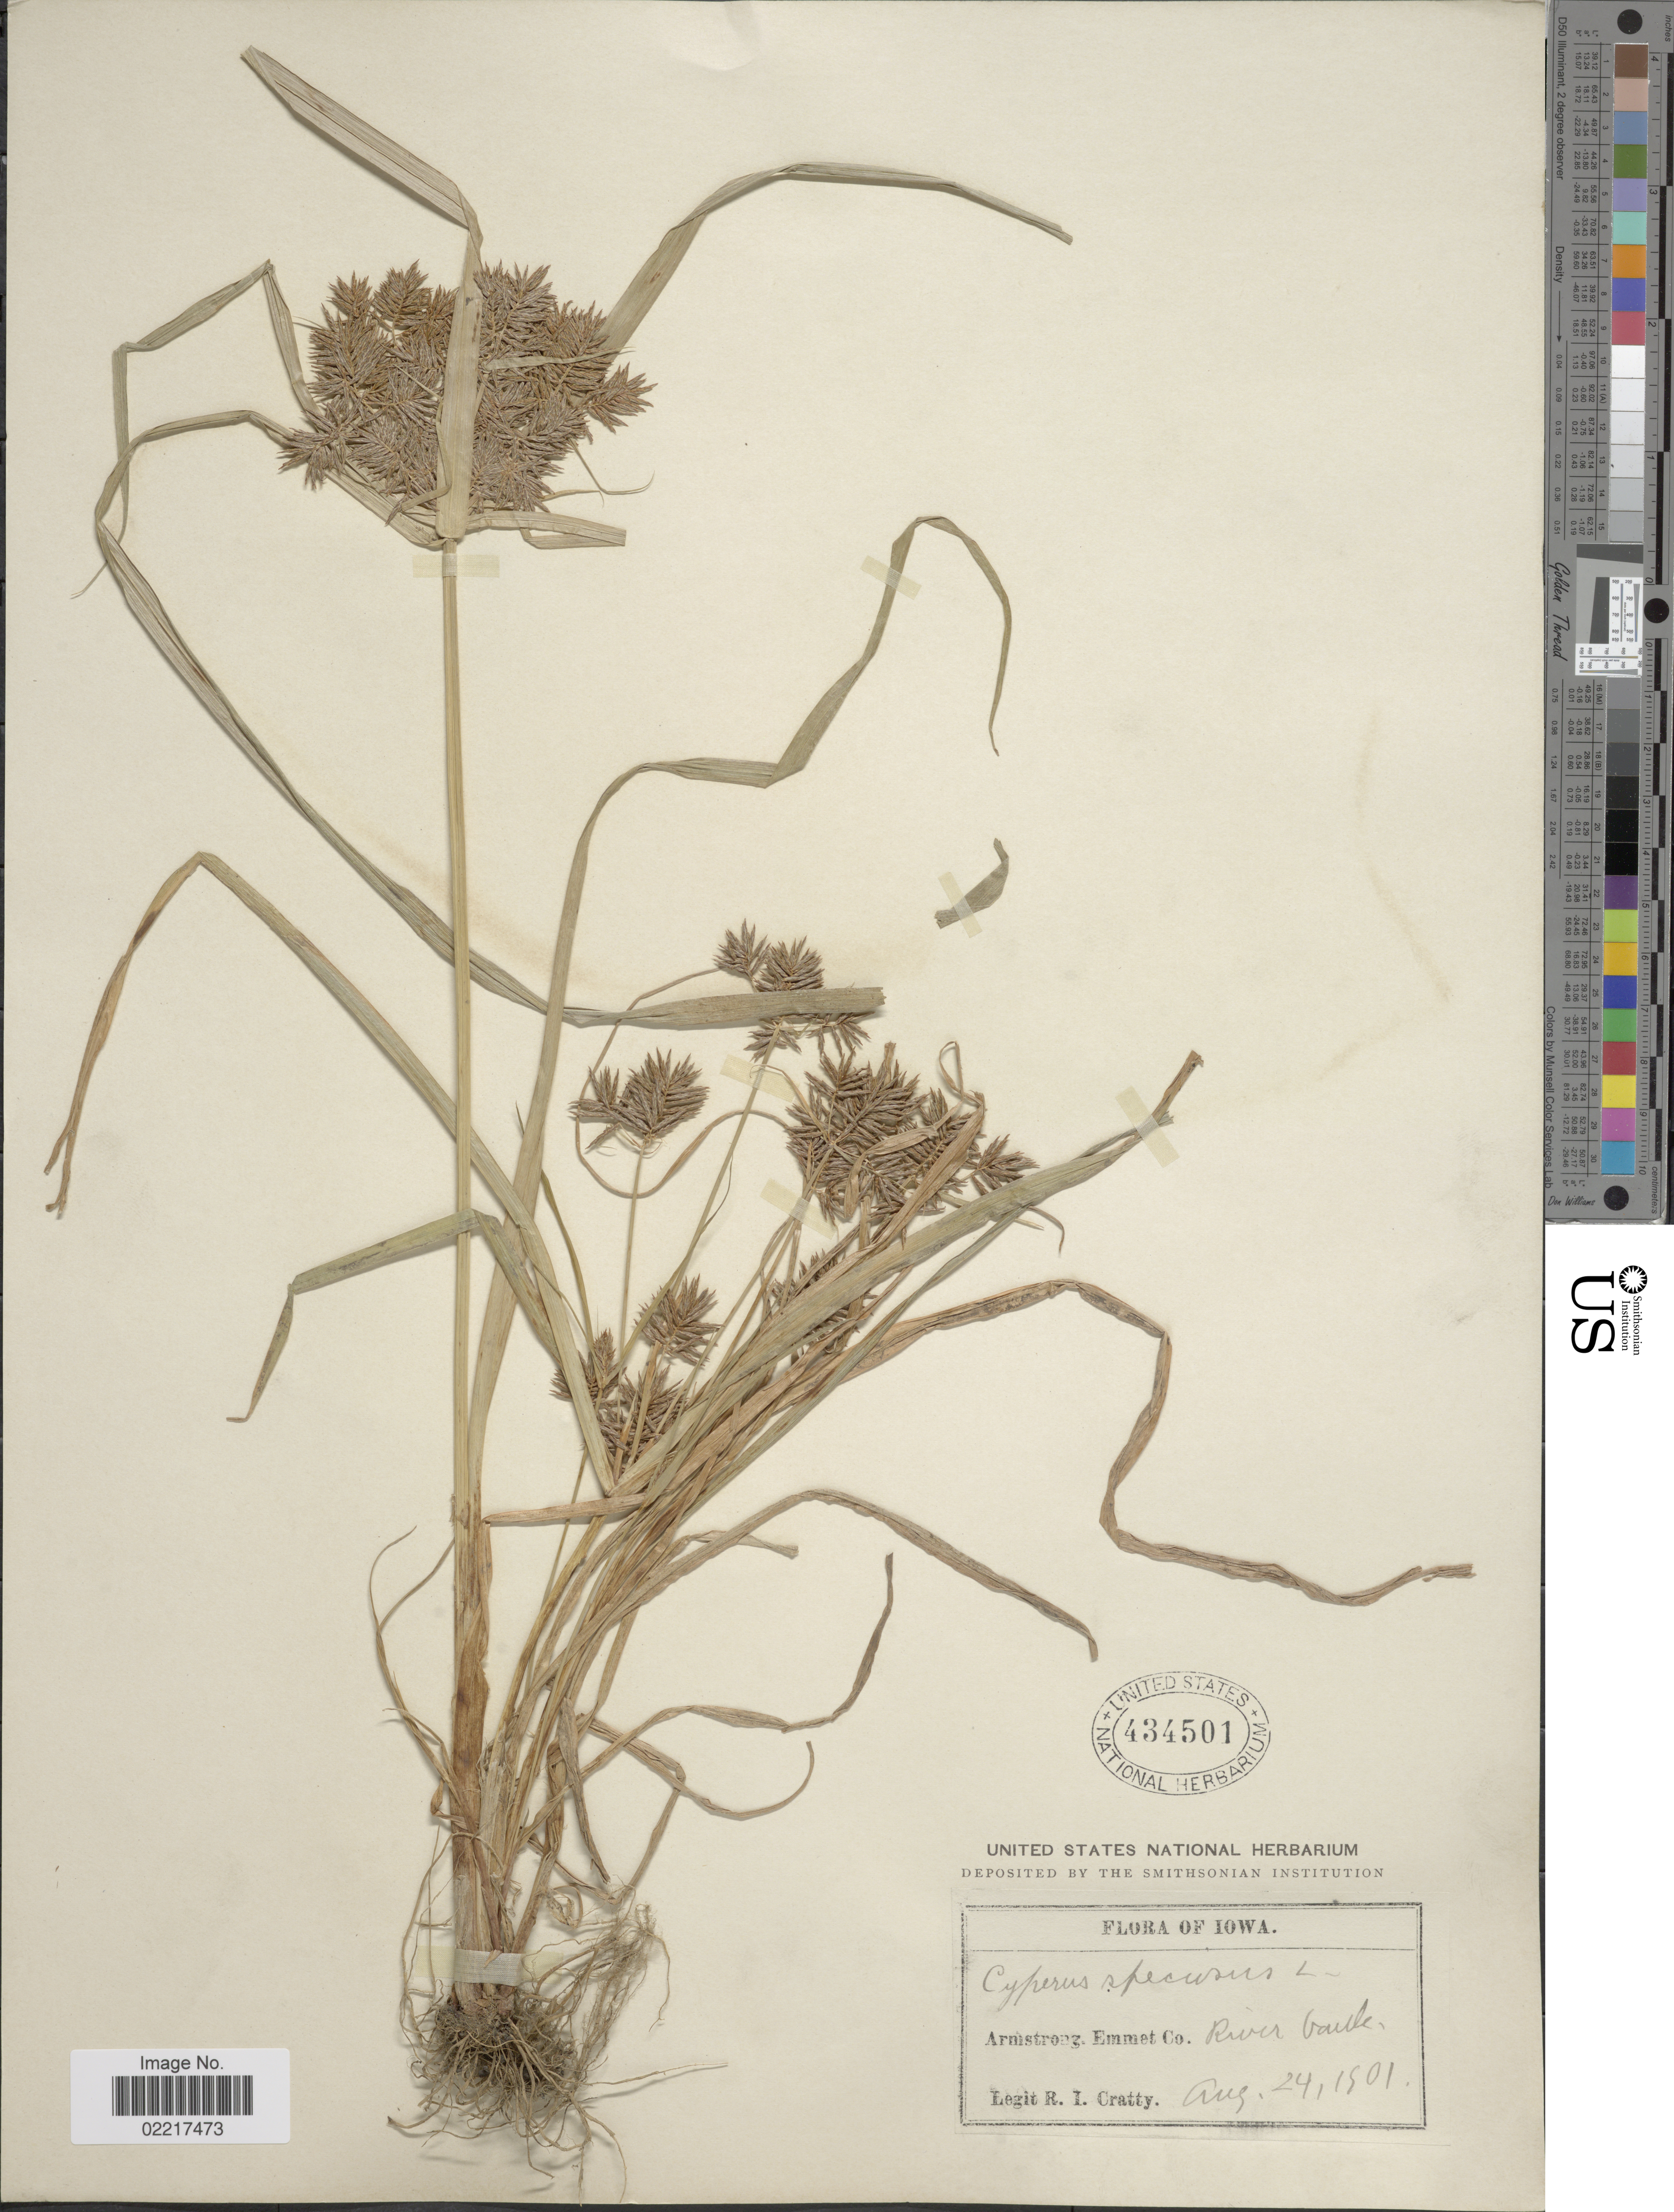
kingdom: Plantae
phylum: Tracheophyta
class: Liliopsida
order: Poales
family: Cyperaceae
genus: Cyperus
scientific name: Cyperus odoratus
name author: L.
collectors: R. Cratty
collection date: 1901-08-24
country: United States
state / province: Iowa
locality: Armstron, Emmet Co. River bank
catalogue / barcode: US 434501